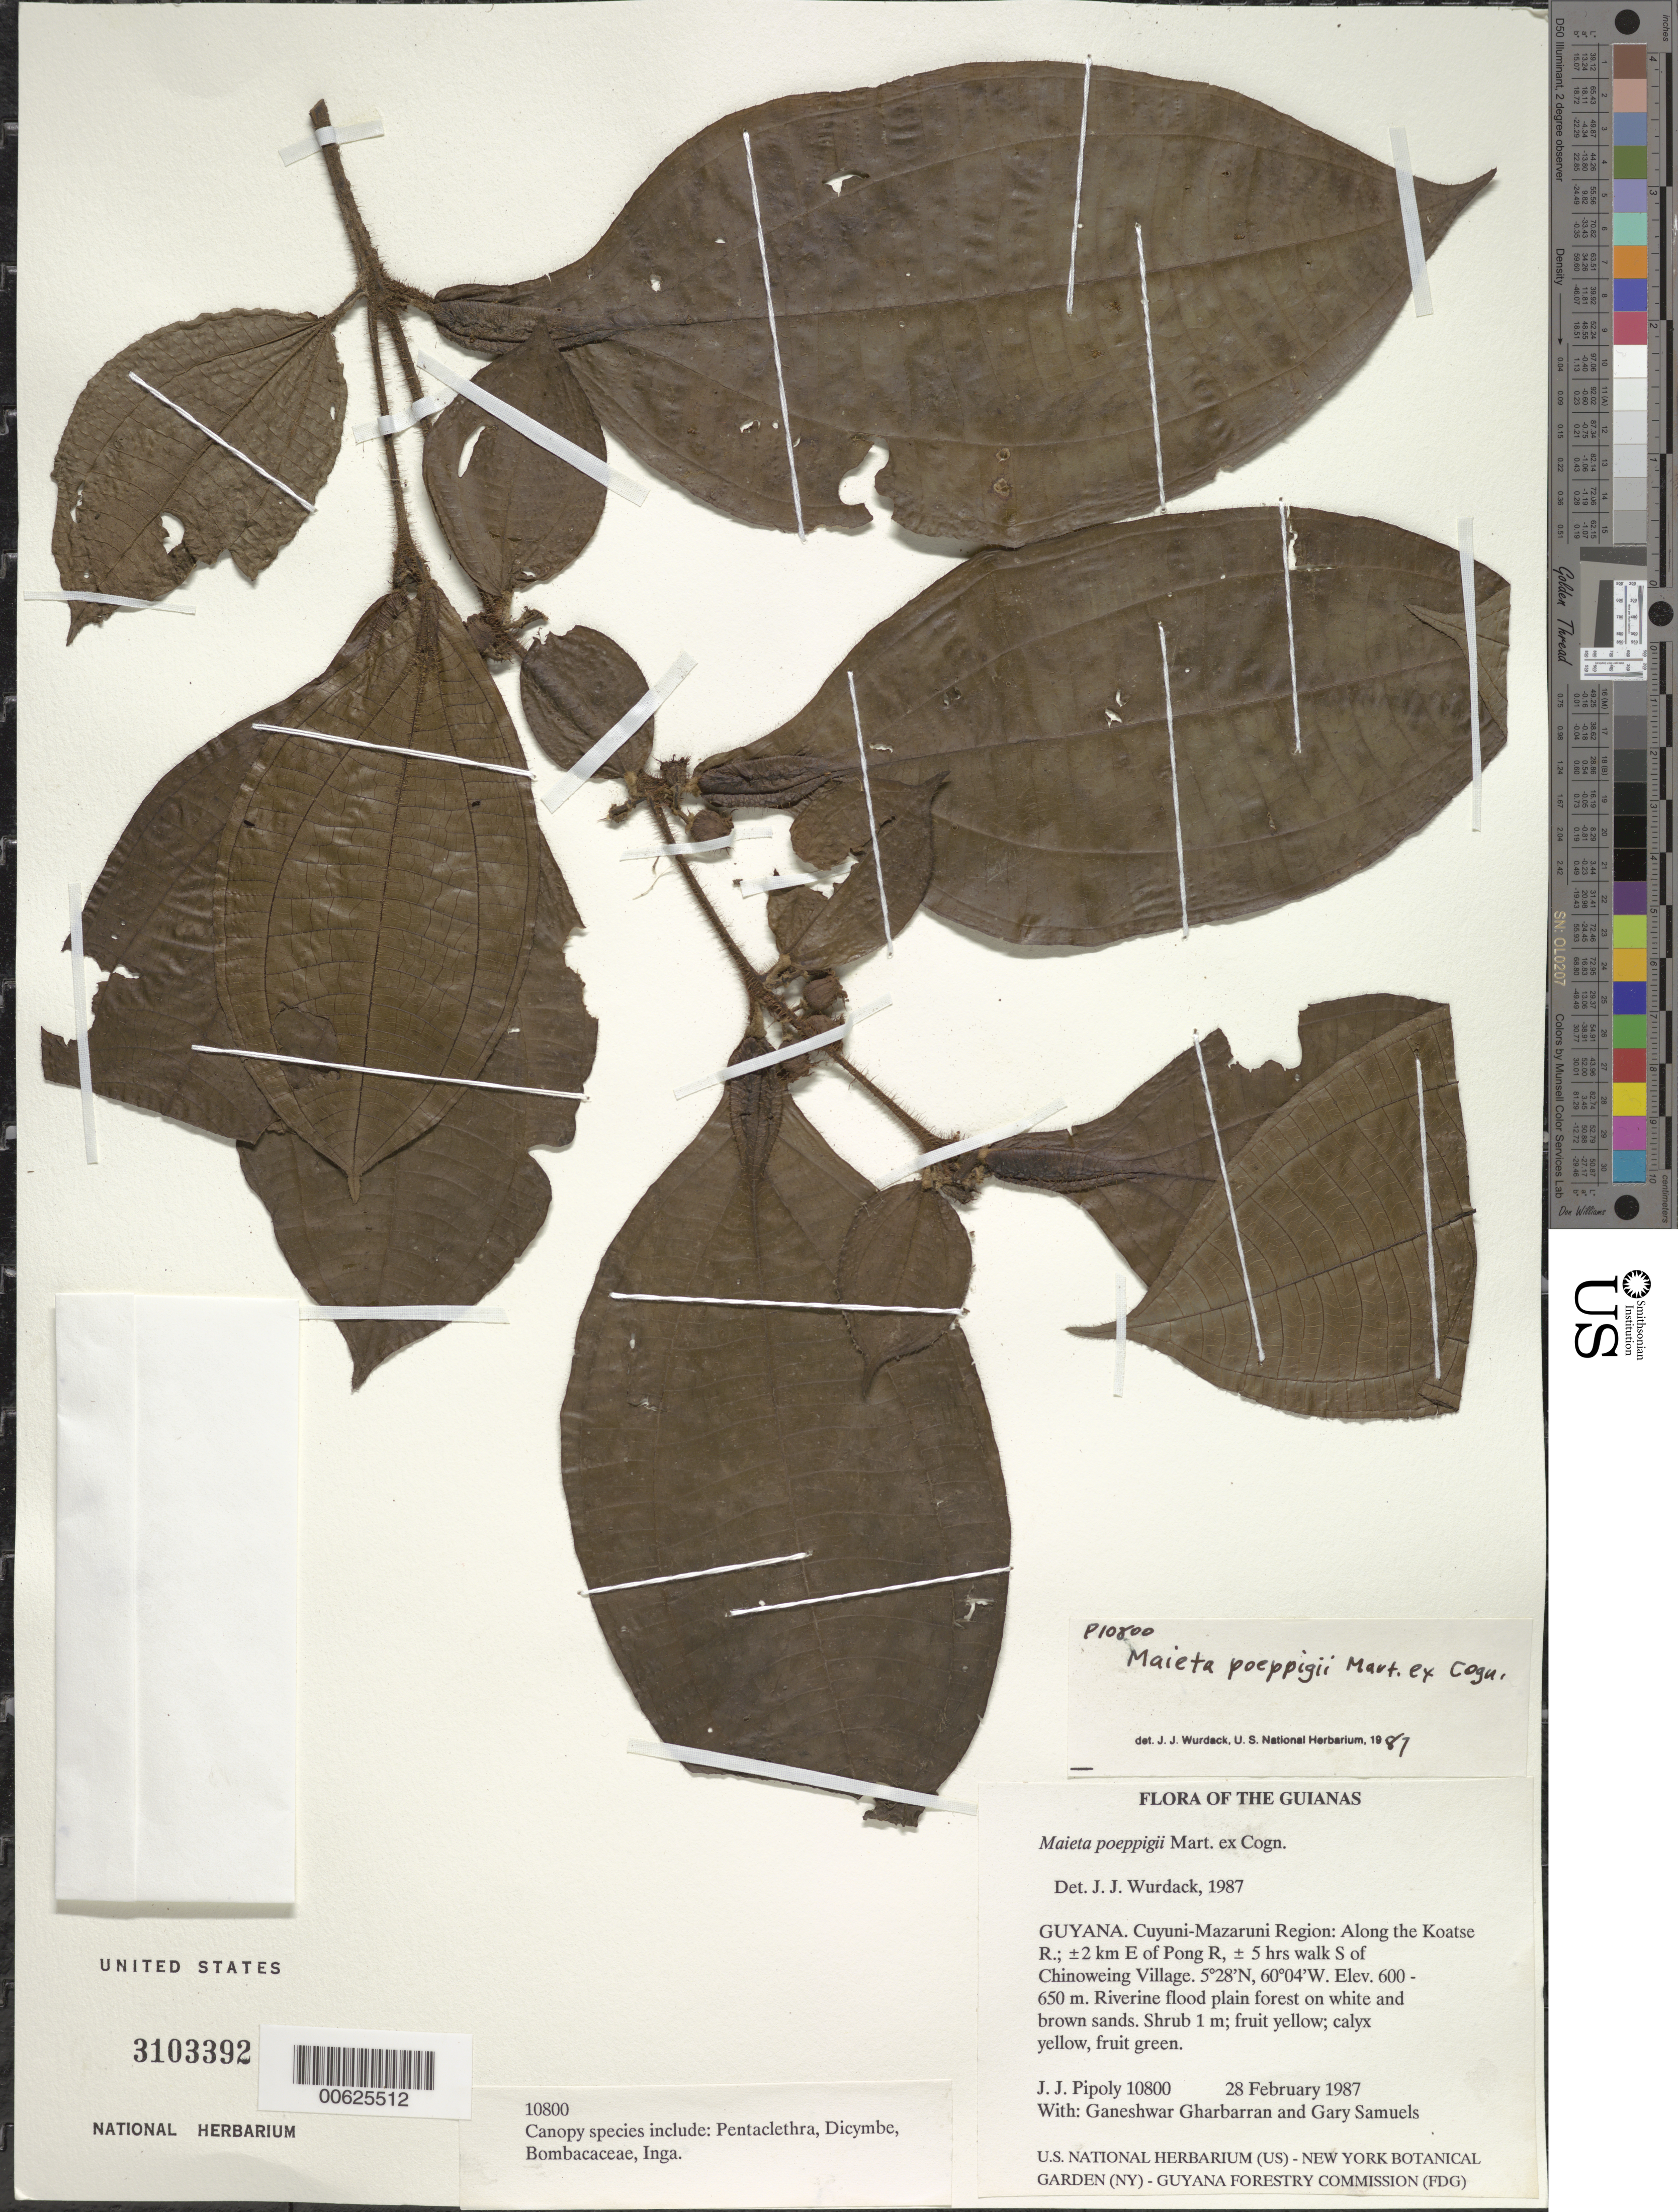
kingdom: Plantae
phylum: Tracheophyta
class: Magnoliopsida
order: Myrtales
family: Melastomataceae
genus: Maieta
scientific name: Maieta poeppigii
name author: Mart. ex Triana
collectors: J. J. Pipoly, G. Gharbarran & G. Samuels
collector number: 10800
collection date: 1987-02-28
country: Guyana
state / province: Cuyuni-Mazaruni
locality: Cuyuni-Mazaruni Region: Along the Koatse R.; ± 2 km E of Pong R, ± 5 hrs walk S of Chinoweing Village.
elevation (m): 600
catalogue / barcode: US 3103392